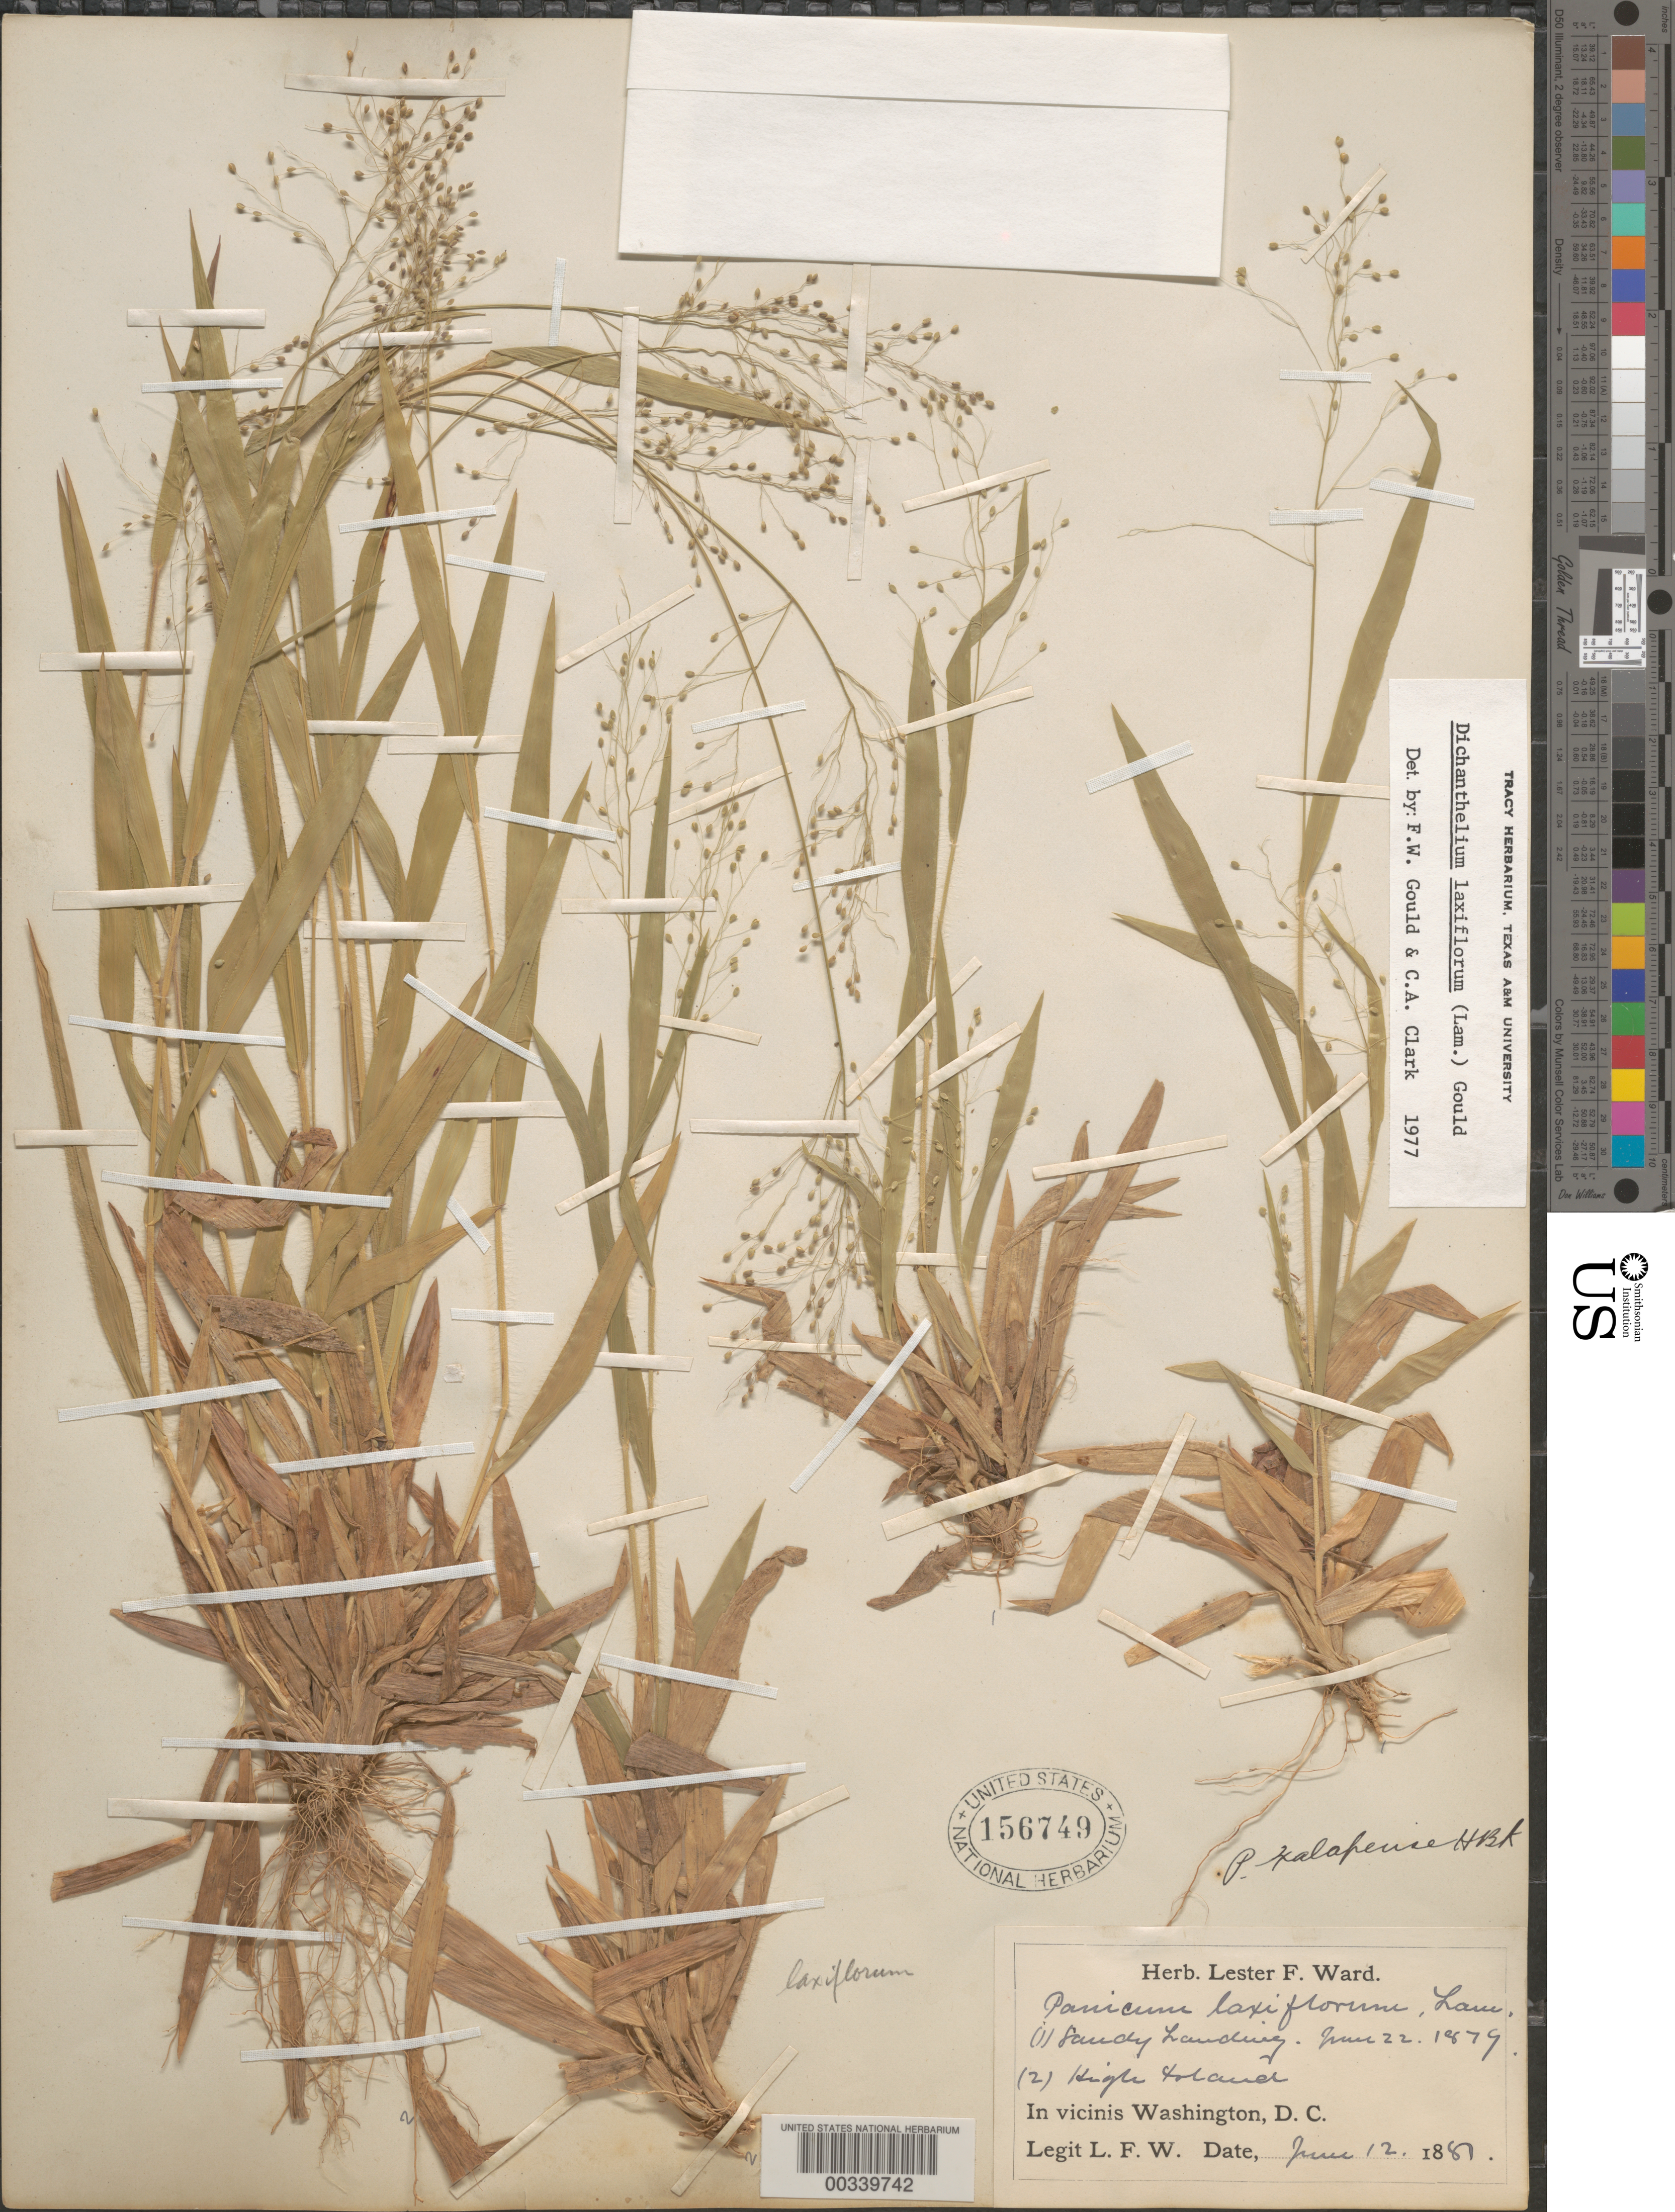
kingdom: Plantae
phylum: Tracheophyta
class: Liliopsida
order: Poales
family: Poaceae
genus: Dichanthelium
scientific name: Dichanthelium laxiflorum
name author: (Lam.) Gould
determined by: Gould, F. W.; Clark, C. A.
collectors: L. F. Ward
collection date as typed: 22 Jun 1879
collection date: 1879-06-22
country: United States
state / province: Maryland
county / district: Montgomery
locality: Sandy Landing / High Island C. & O. Canal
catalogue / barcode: US 156749